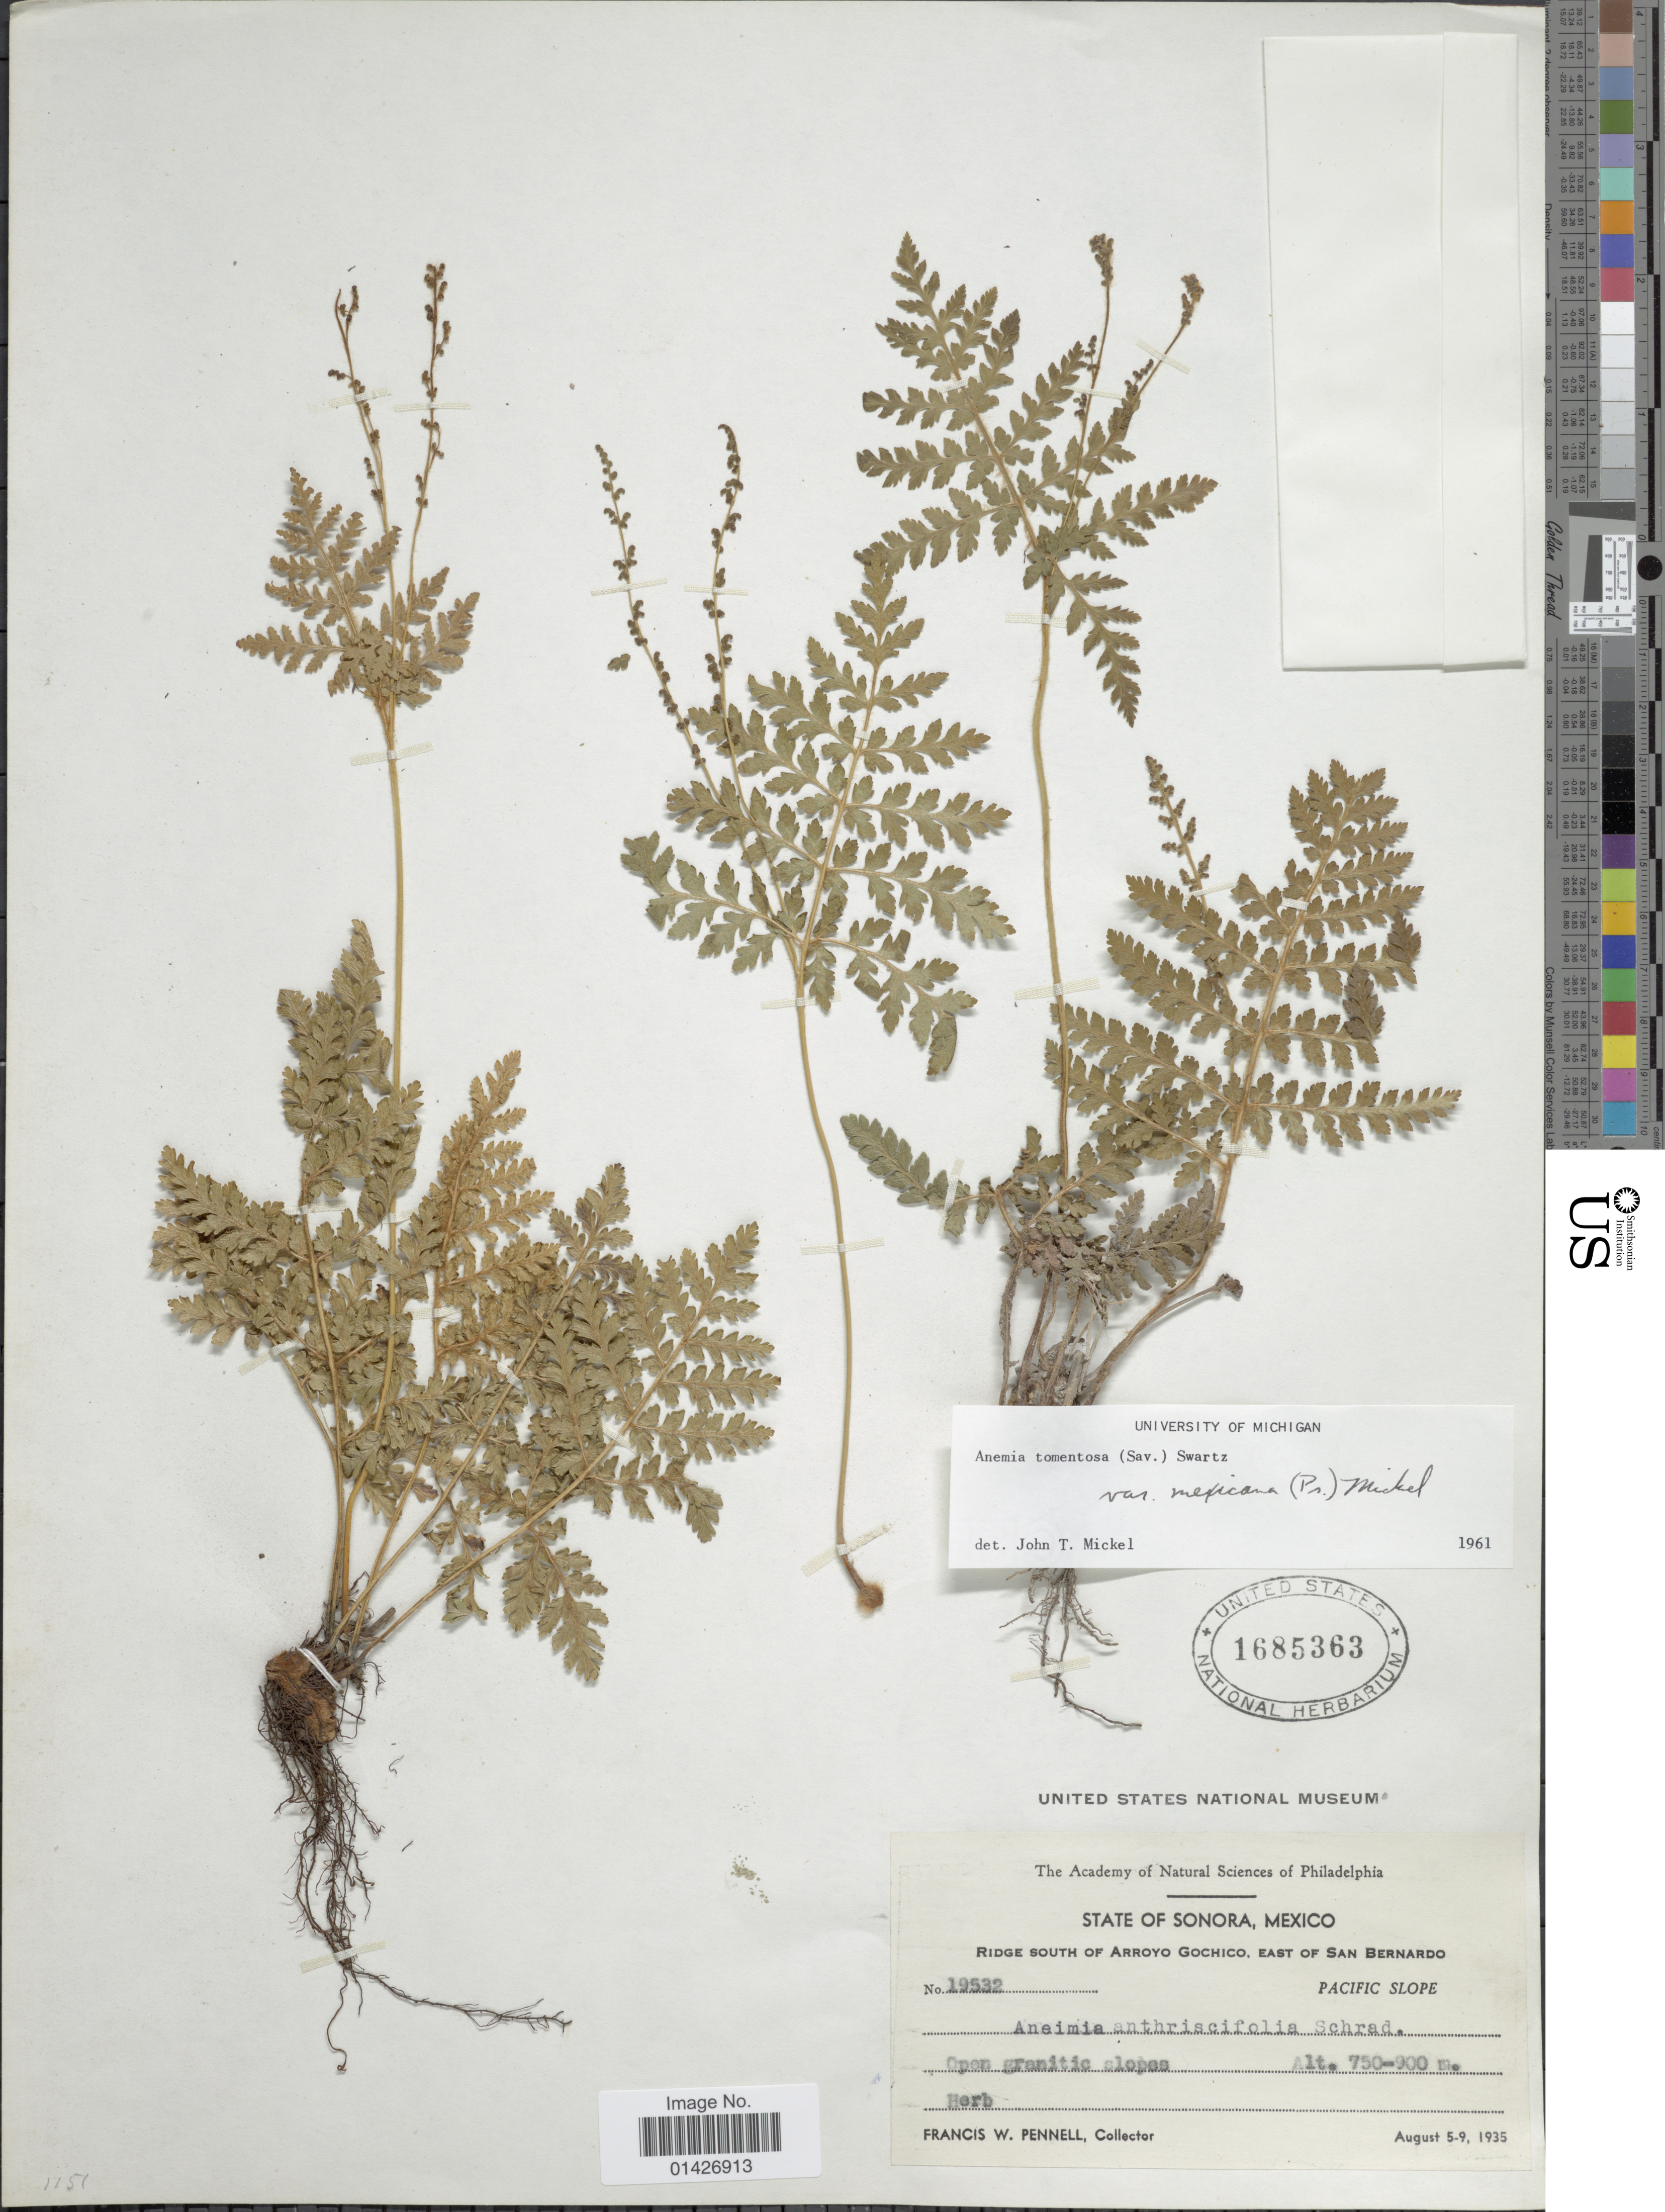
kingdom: Plantae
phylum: Tracheophyta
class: Polypodiopsida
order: Schizaeales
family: Anemiaceae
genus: Anemia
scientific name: Anemia tomentosa var. mexicana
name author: (C. Presl) Mickel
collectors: F. W. Pennell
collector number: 19532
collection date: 1935-08-05/1935-08-09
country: Mexico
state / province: Sonora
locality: Ridge south of Arroyo Gochico, East of San Bernardo, Pacific Slope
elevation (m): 750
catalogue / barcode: US 1685363